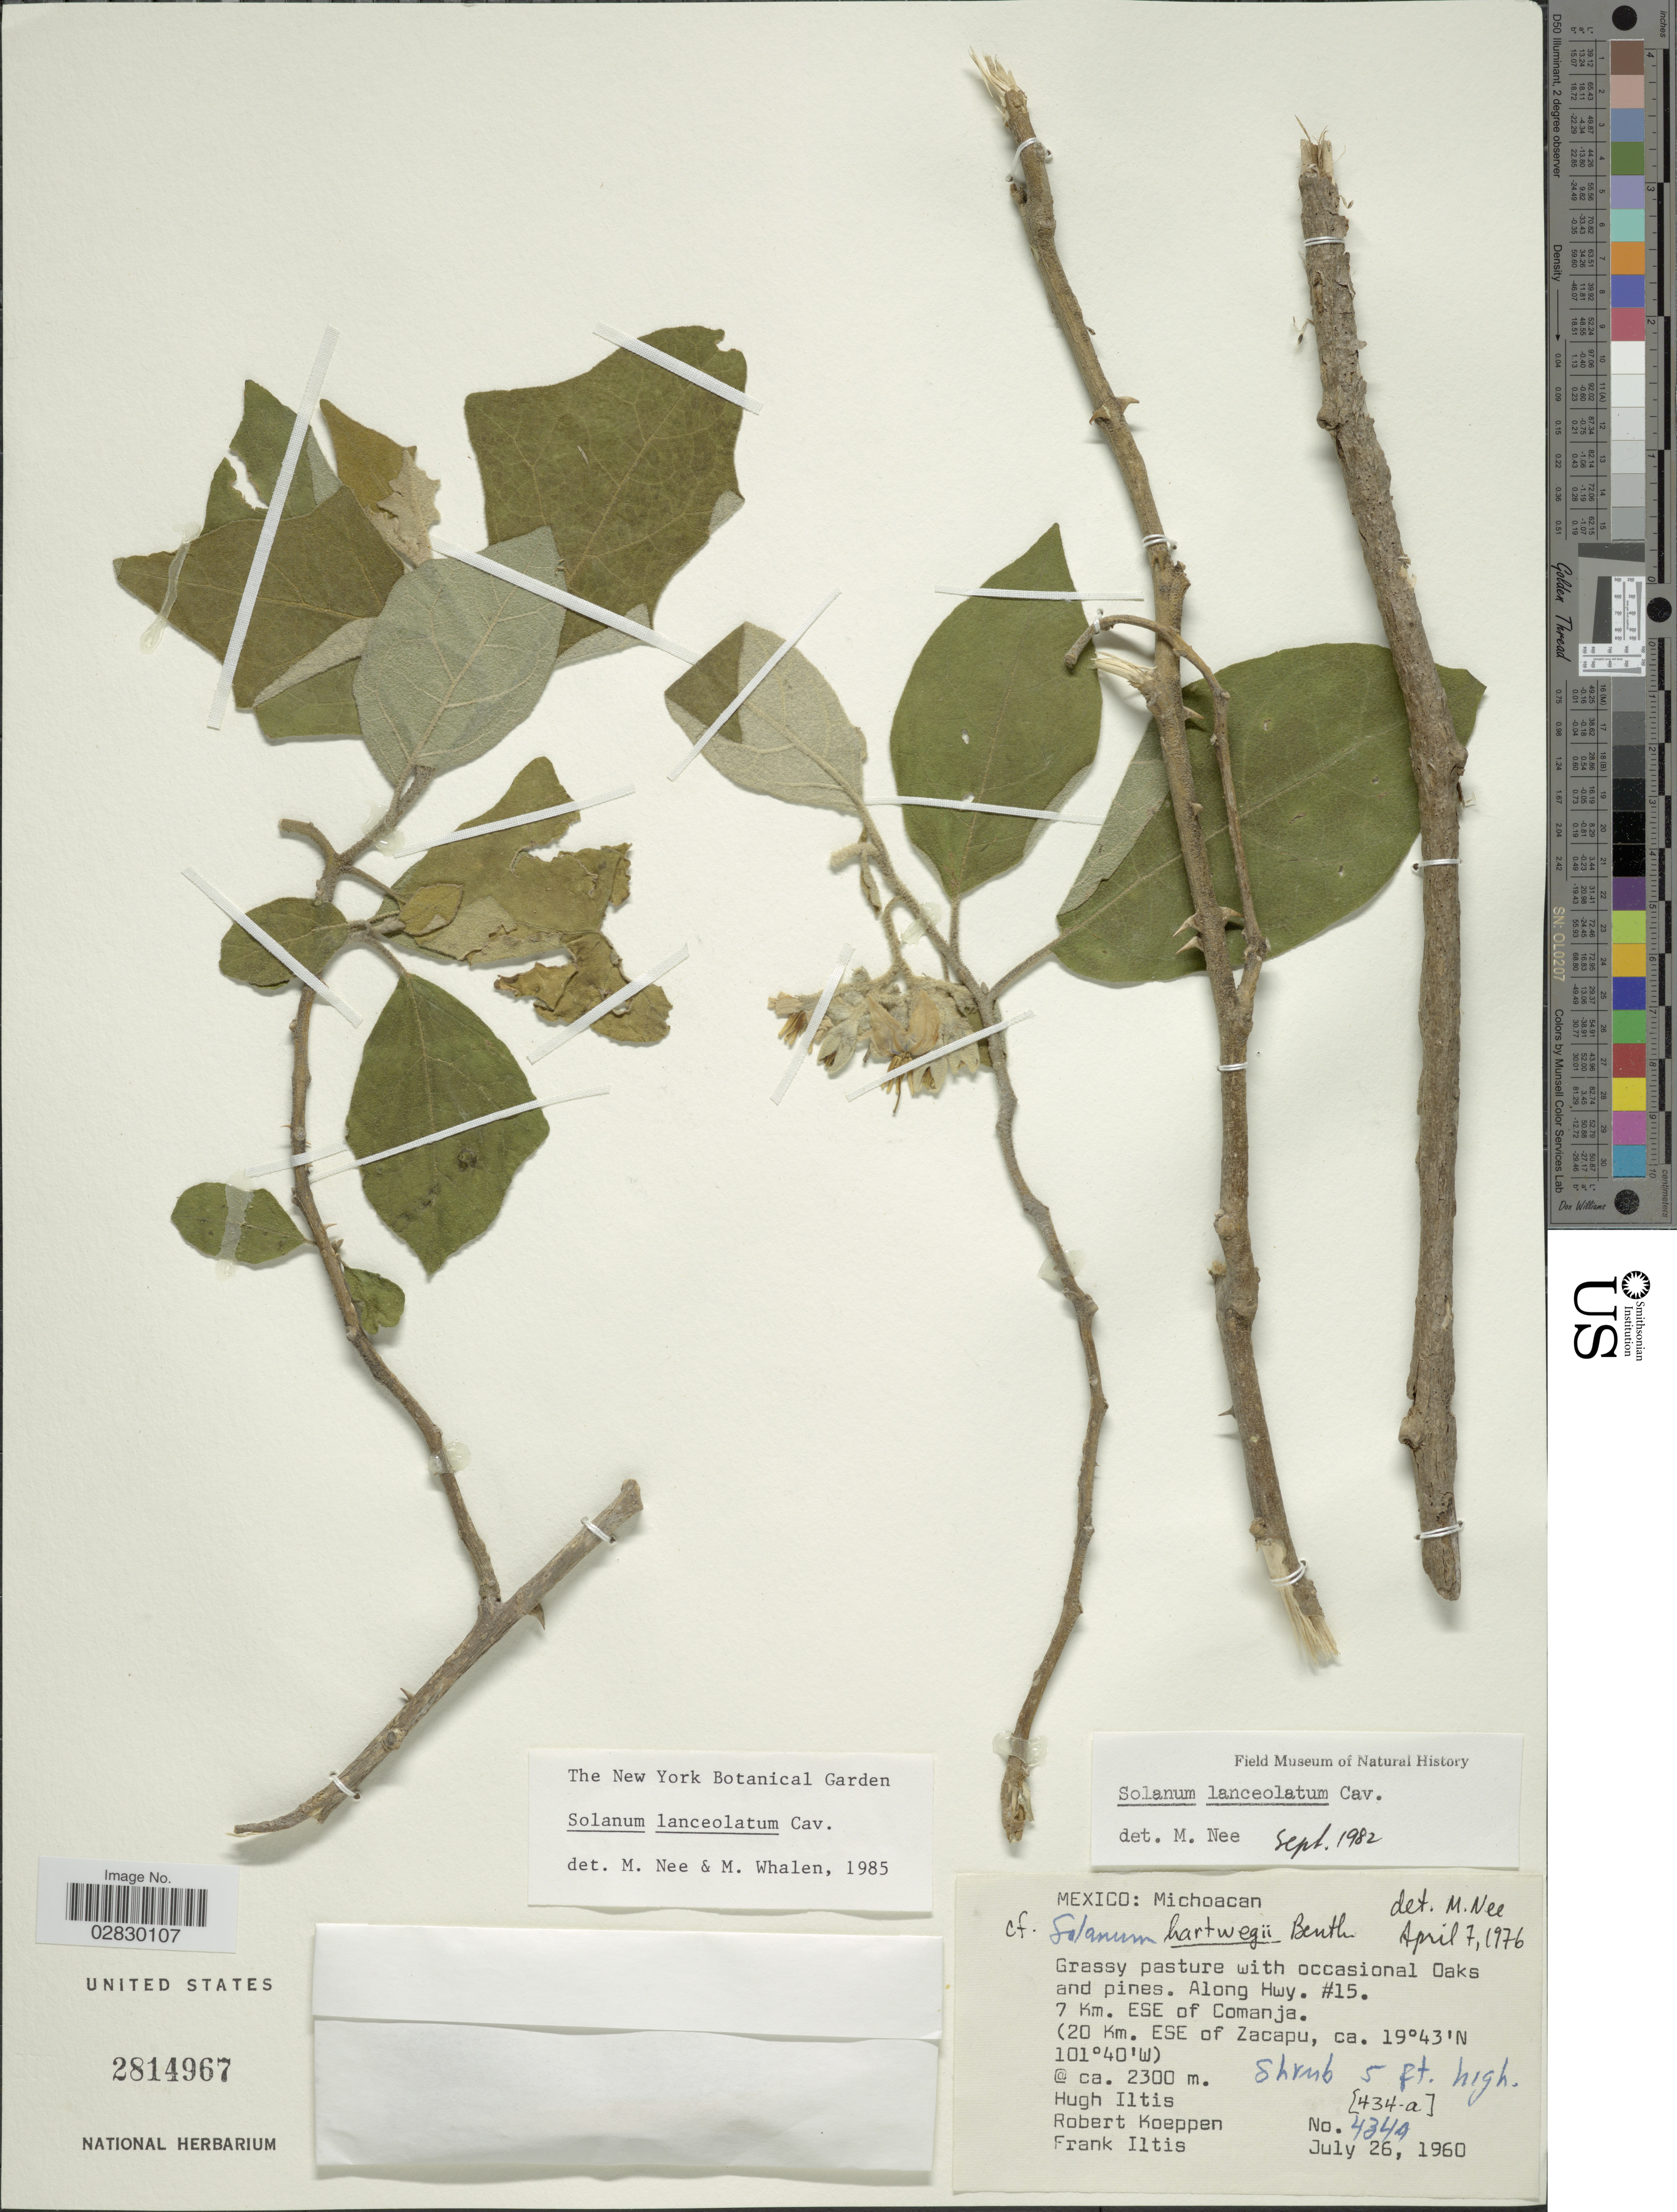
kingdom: Plantae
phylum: Tracheophyta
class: Magnoliopsida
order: Solanales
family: Solanaceae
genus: Solanum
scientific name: Solanum lanceolatum Berthault, nom. illeg.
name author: Berthault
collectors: H. H. Iltis, R. C. Koeppen & F. S. Iltis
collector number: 434a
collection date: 1960-07-26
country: Mexico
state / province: Michoacán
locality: Along Hwy. #15. 7 Km. ESE of Comanja. (20 Km. ESE of Zacapu).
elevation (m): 2300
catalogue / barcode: US 2814967